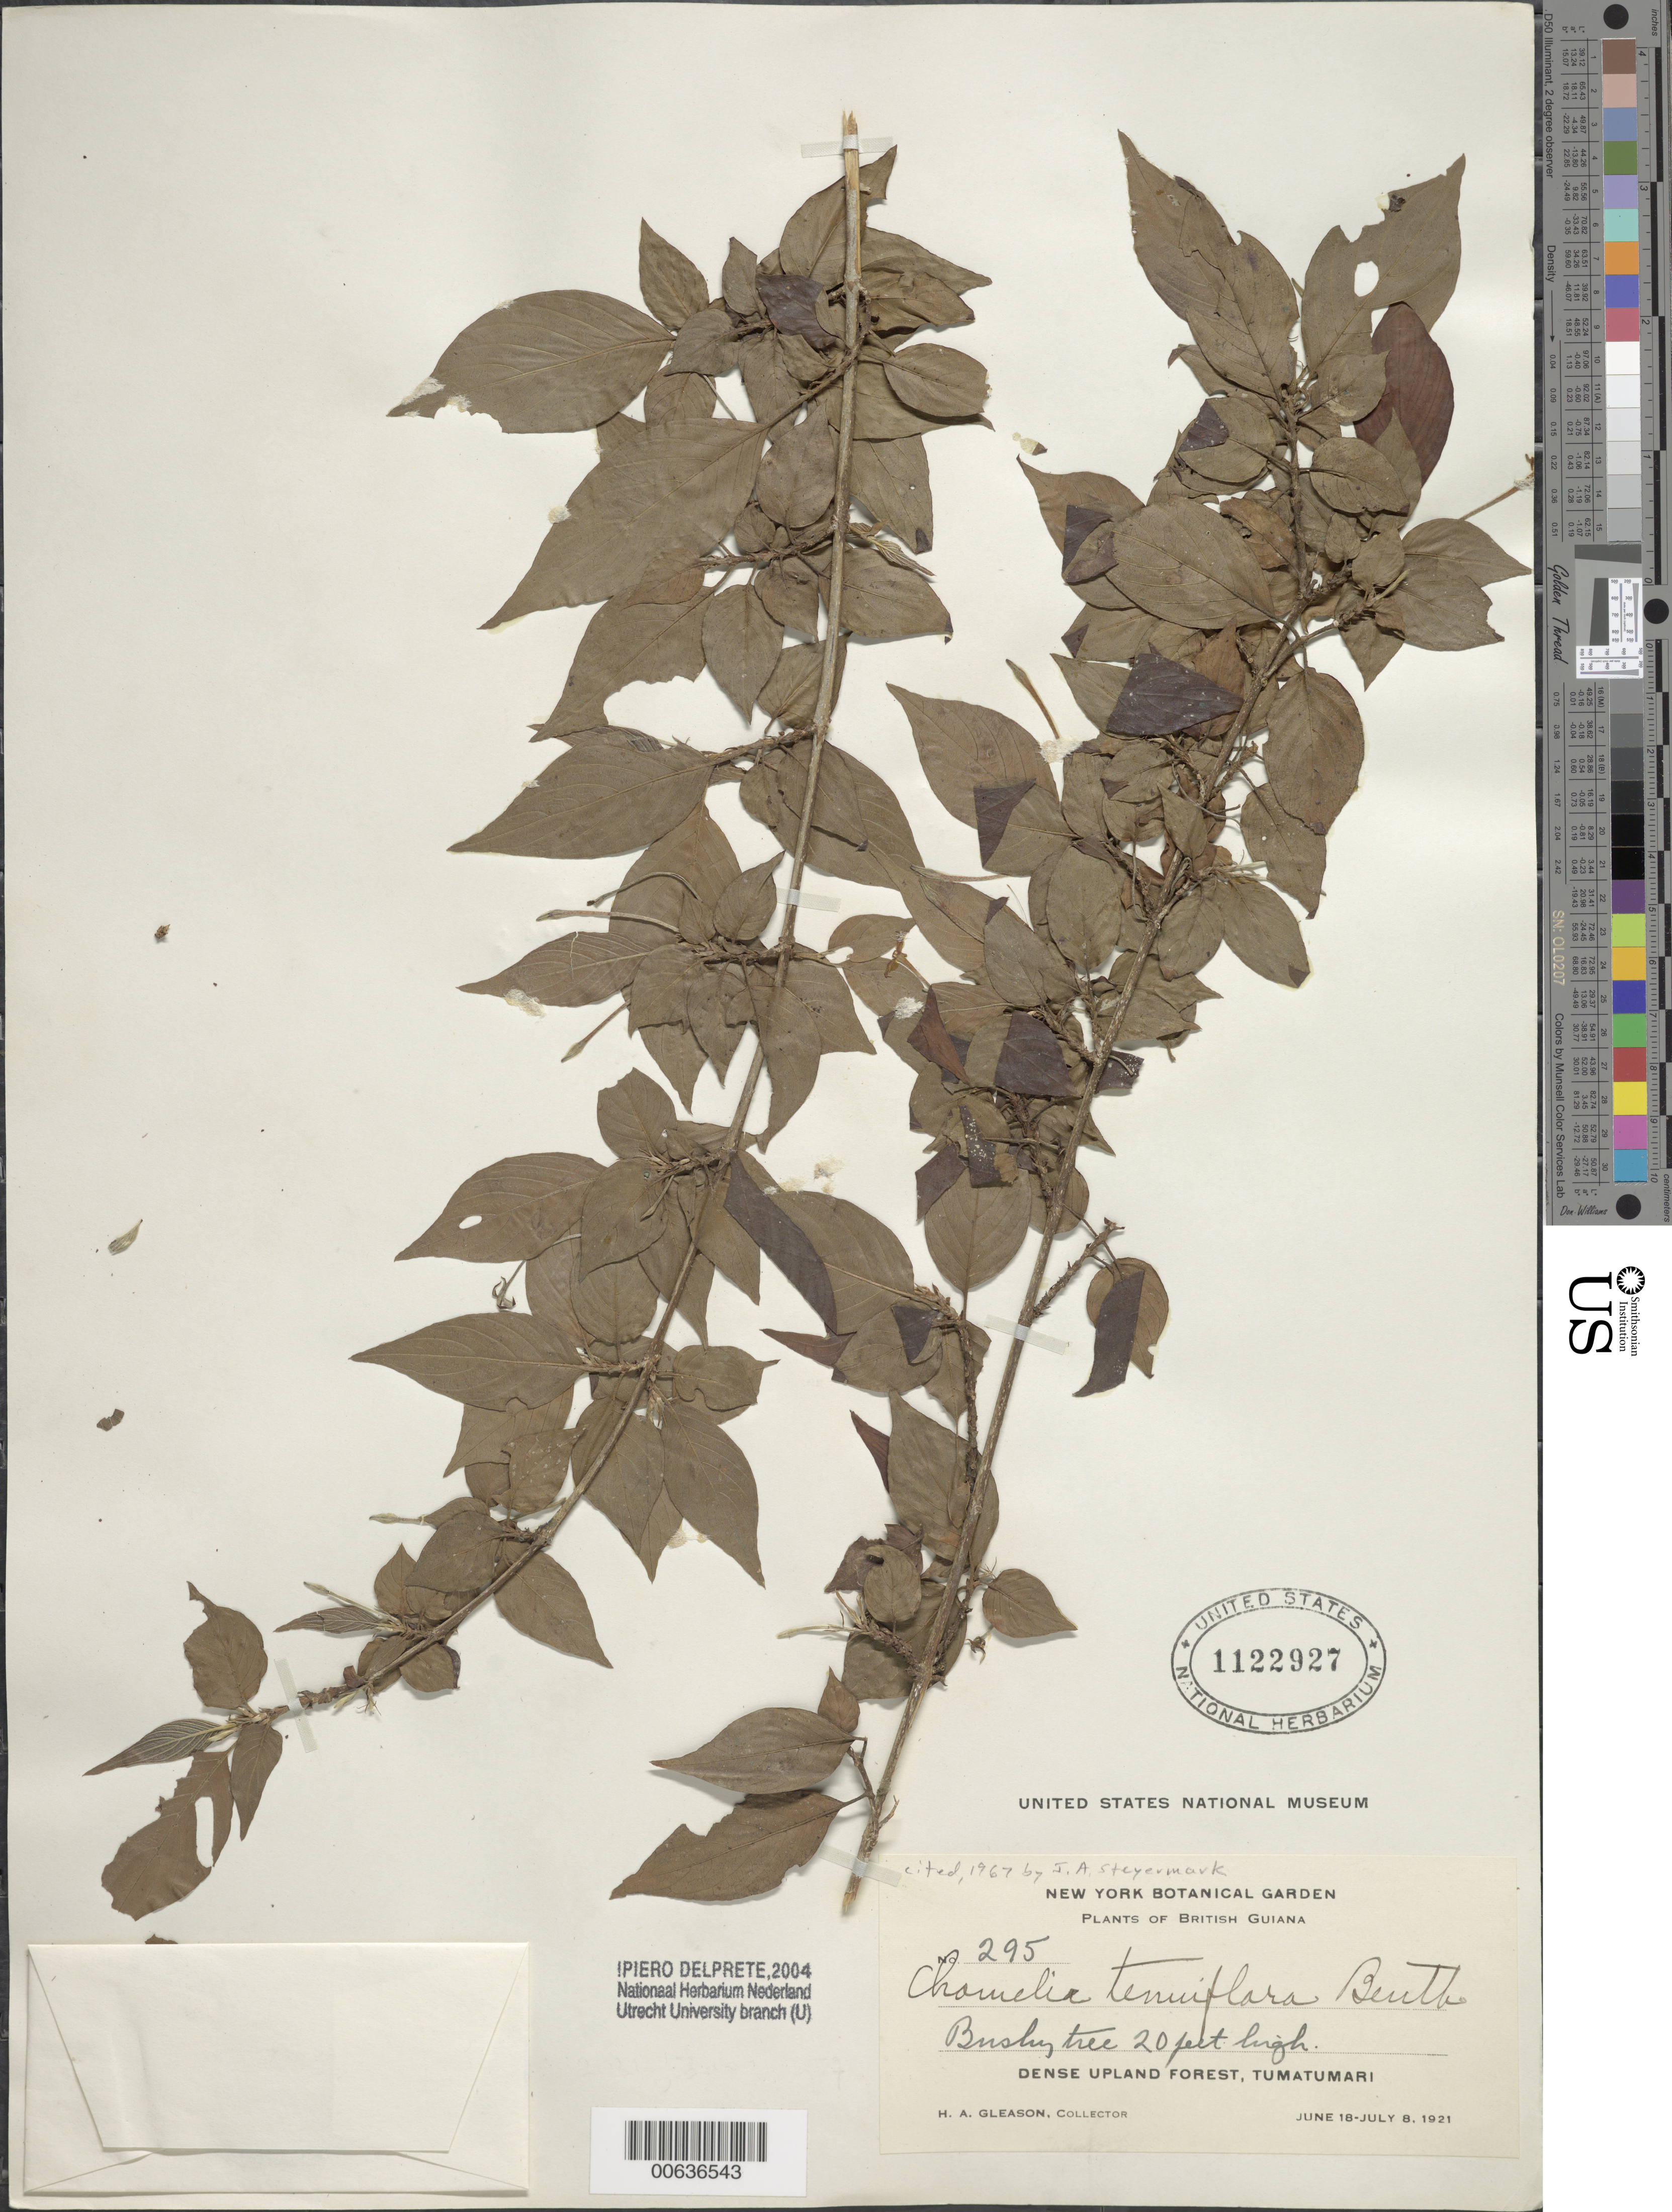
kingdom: Plantae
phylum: Tracheophyta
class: Magnoliopsida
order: Gentianales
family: Rubiaceae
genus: Chomelia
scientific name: Chomelia tenuiflora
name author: Benth.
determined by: Steyermark, Julian A., (VEN)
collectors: H. A. Gleason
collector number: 295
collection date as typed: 18-Jun-21 to 8-Jul-21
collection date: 1921-06-18/1921-07-08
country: Guyana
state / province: Potaro-Siparuni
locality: Tumatumari Village, Potaro R.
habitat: Dense upland forest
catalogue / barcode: US 1122927